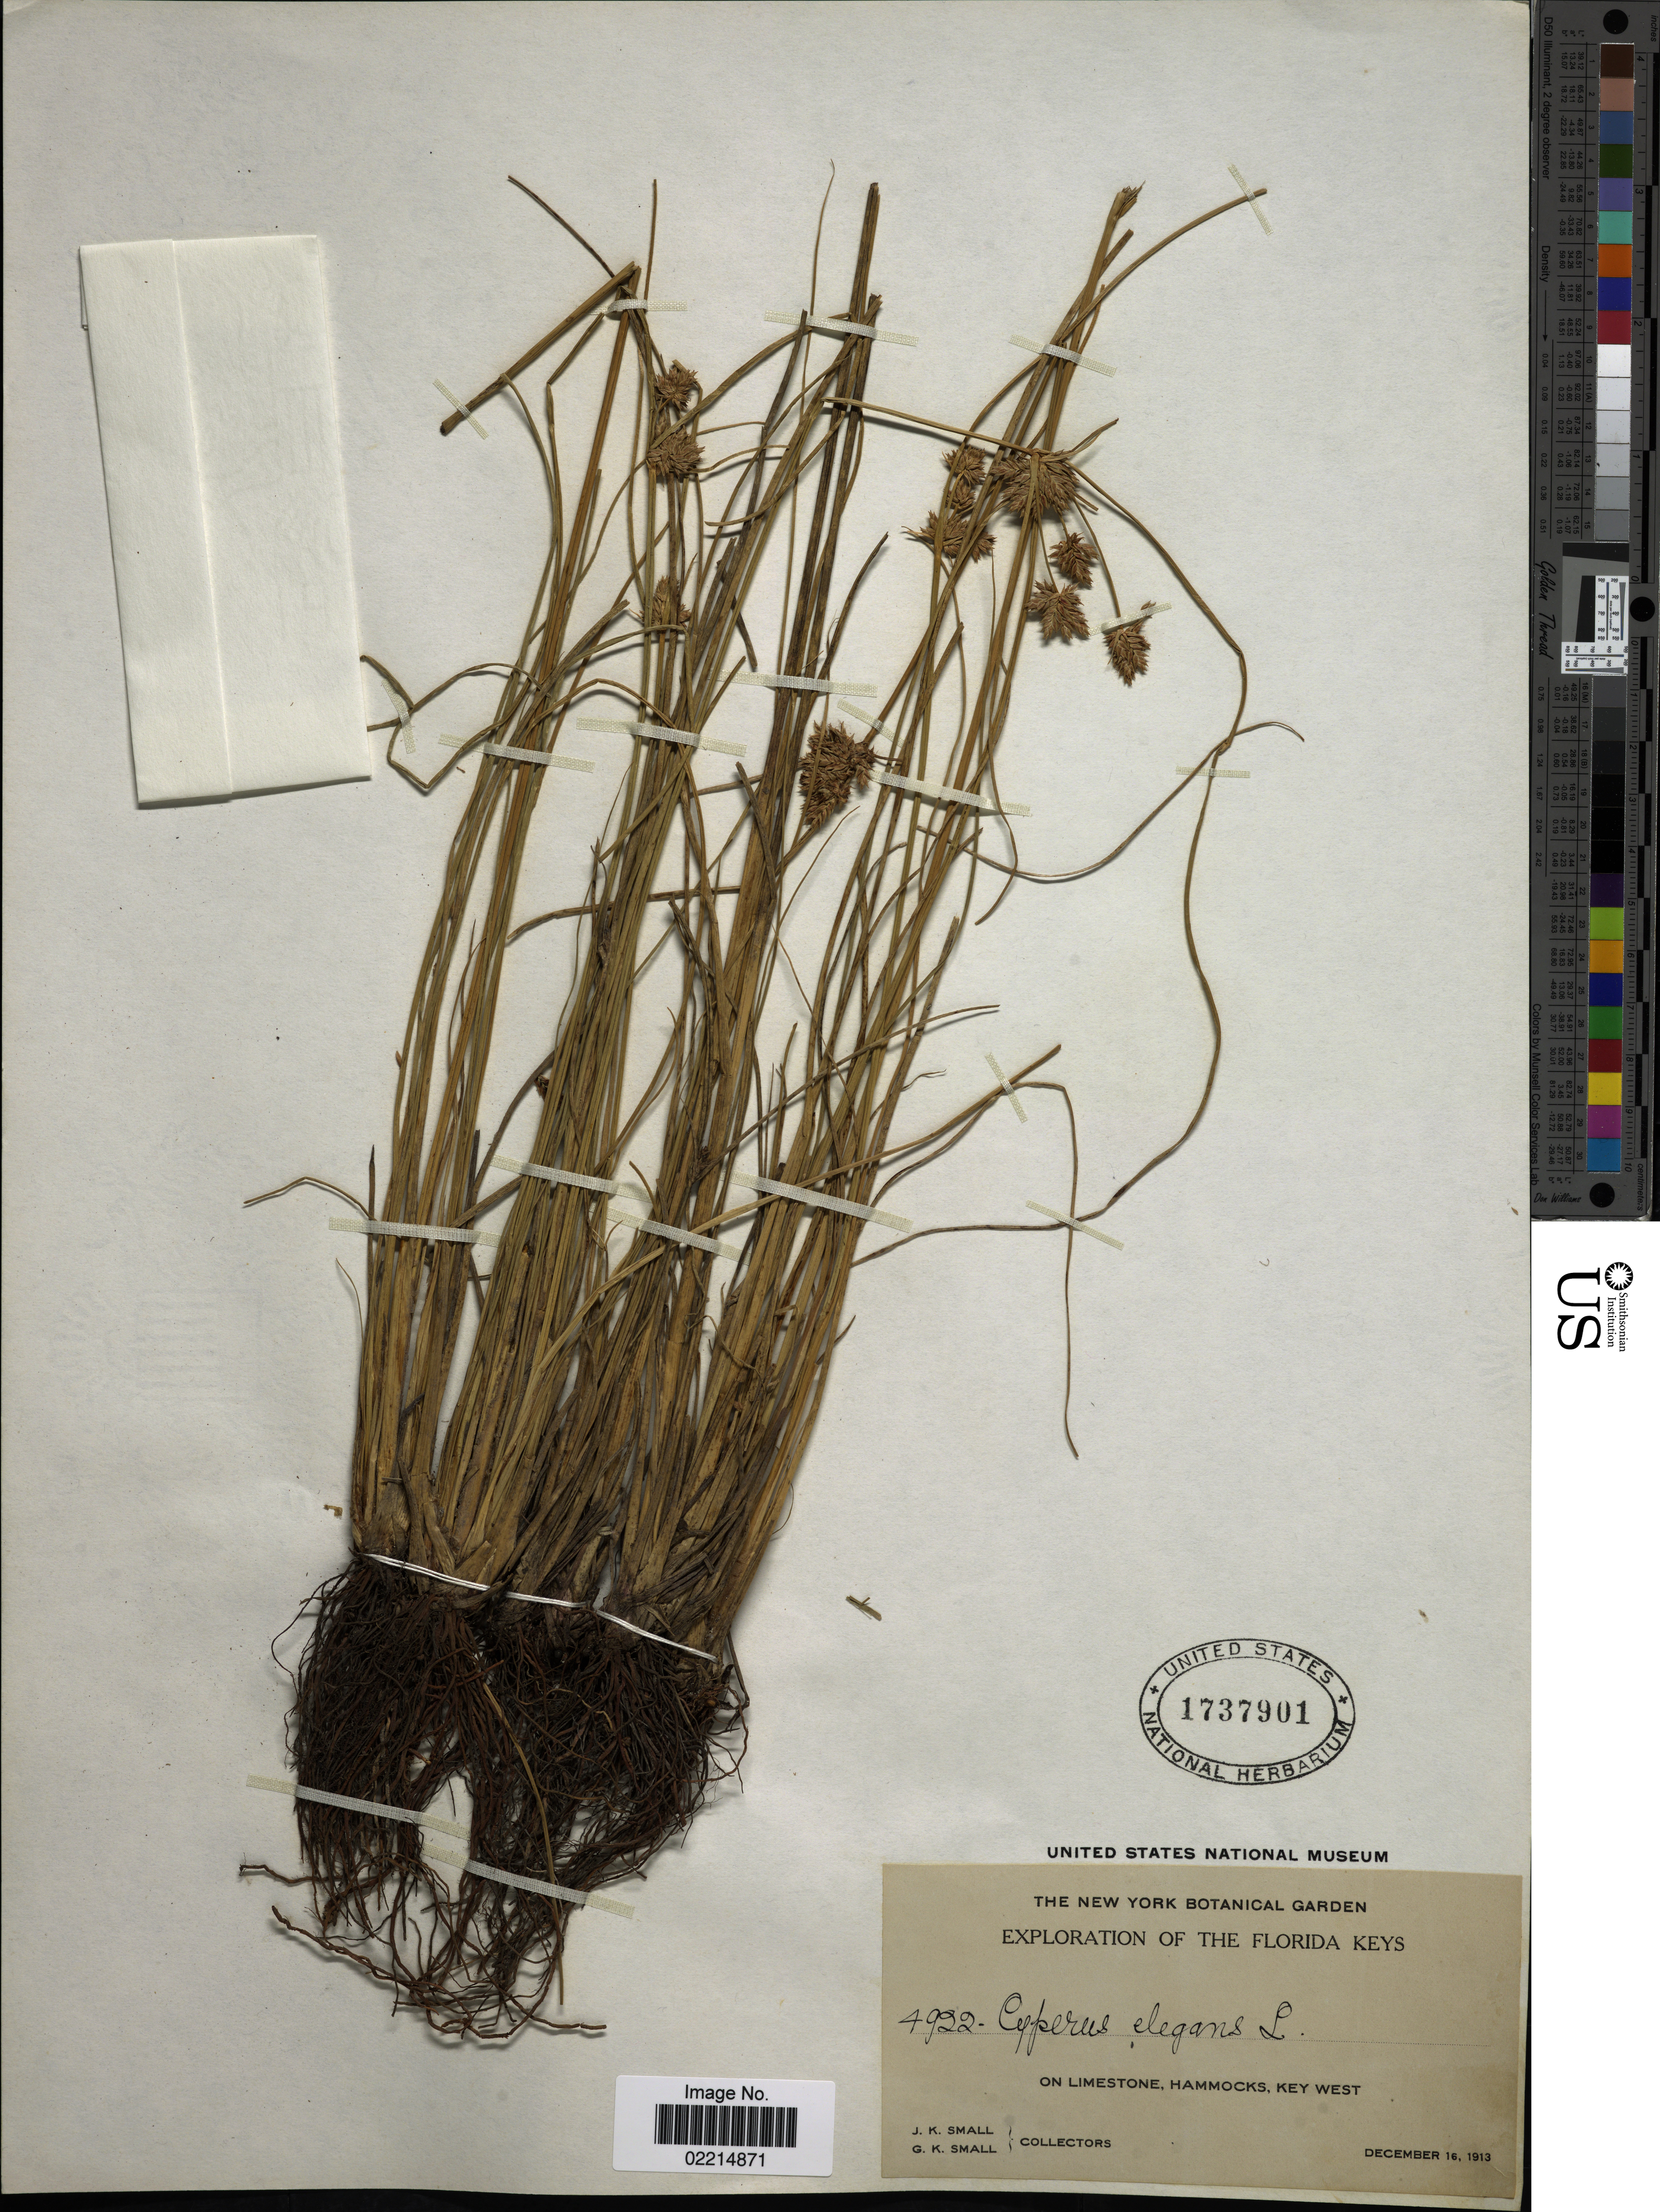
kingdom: Plantae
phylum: Tracheophyta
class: Liliopsida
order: Poales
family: Cyperaceae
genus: Cyperus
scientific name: Cyperus elegans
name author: L.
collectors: J. K. Small & G. K. Small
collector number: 4922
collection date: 1913-12-16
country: United States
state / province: Florida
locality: Florida Keys, on limestone, hammocks, Key West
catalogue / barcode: US 1737901